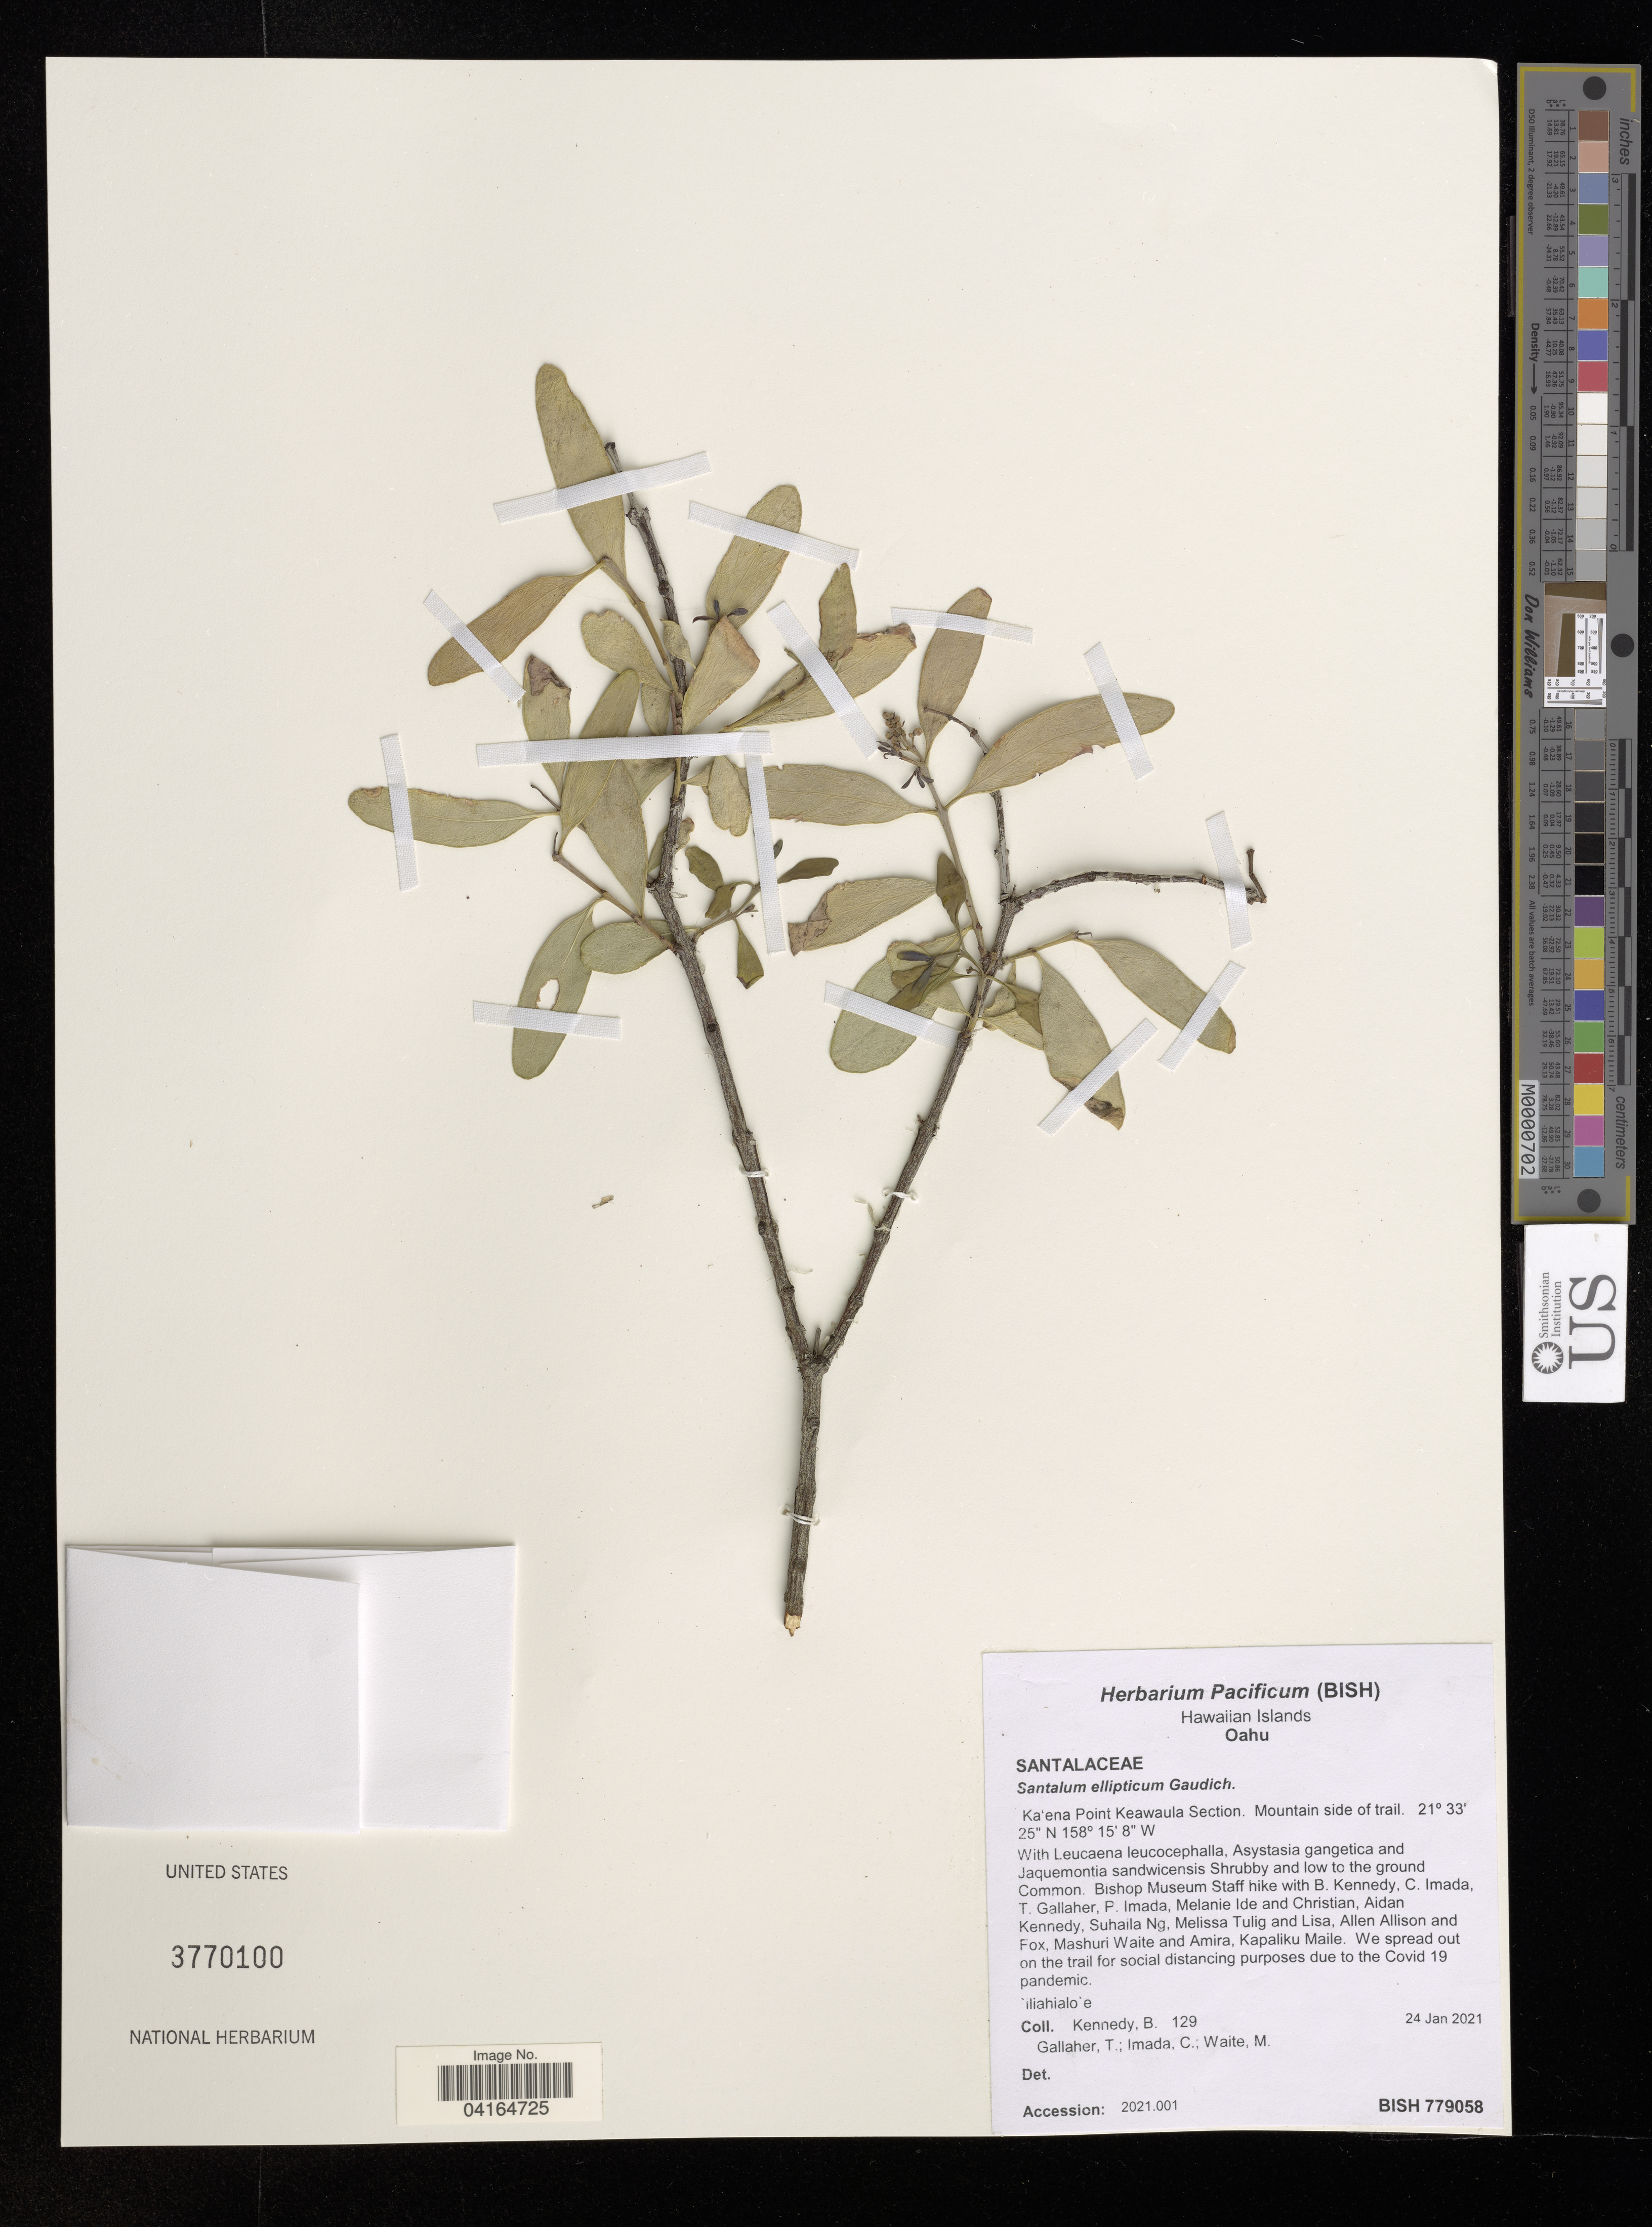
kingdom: Plantae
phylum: Tracheophyta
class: Magnoliopsida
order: Santalales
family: Santalaceae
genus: Santalum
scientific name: Santalum ellipticum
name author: Gaudich.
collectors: B. Kennedy, T. Gallaher, C. Imada & M. Waite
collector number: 129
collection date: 2021-01-24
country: United States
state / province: Hawaii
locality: Hawaiian Islands. Oahu. Ka'ena Point Keawaula Section. Mountain side of trail.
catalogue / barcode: US 3770100